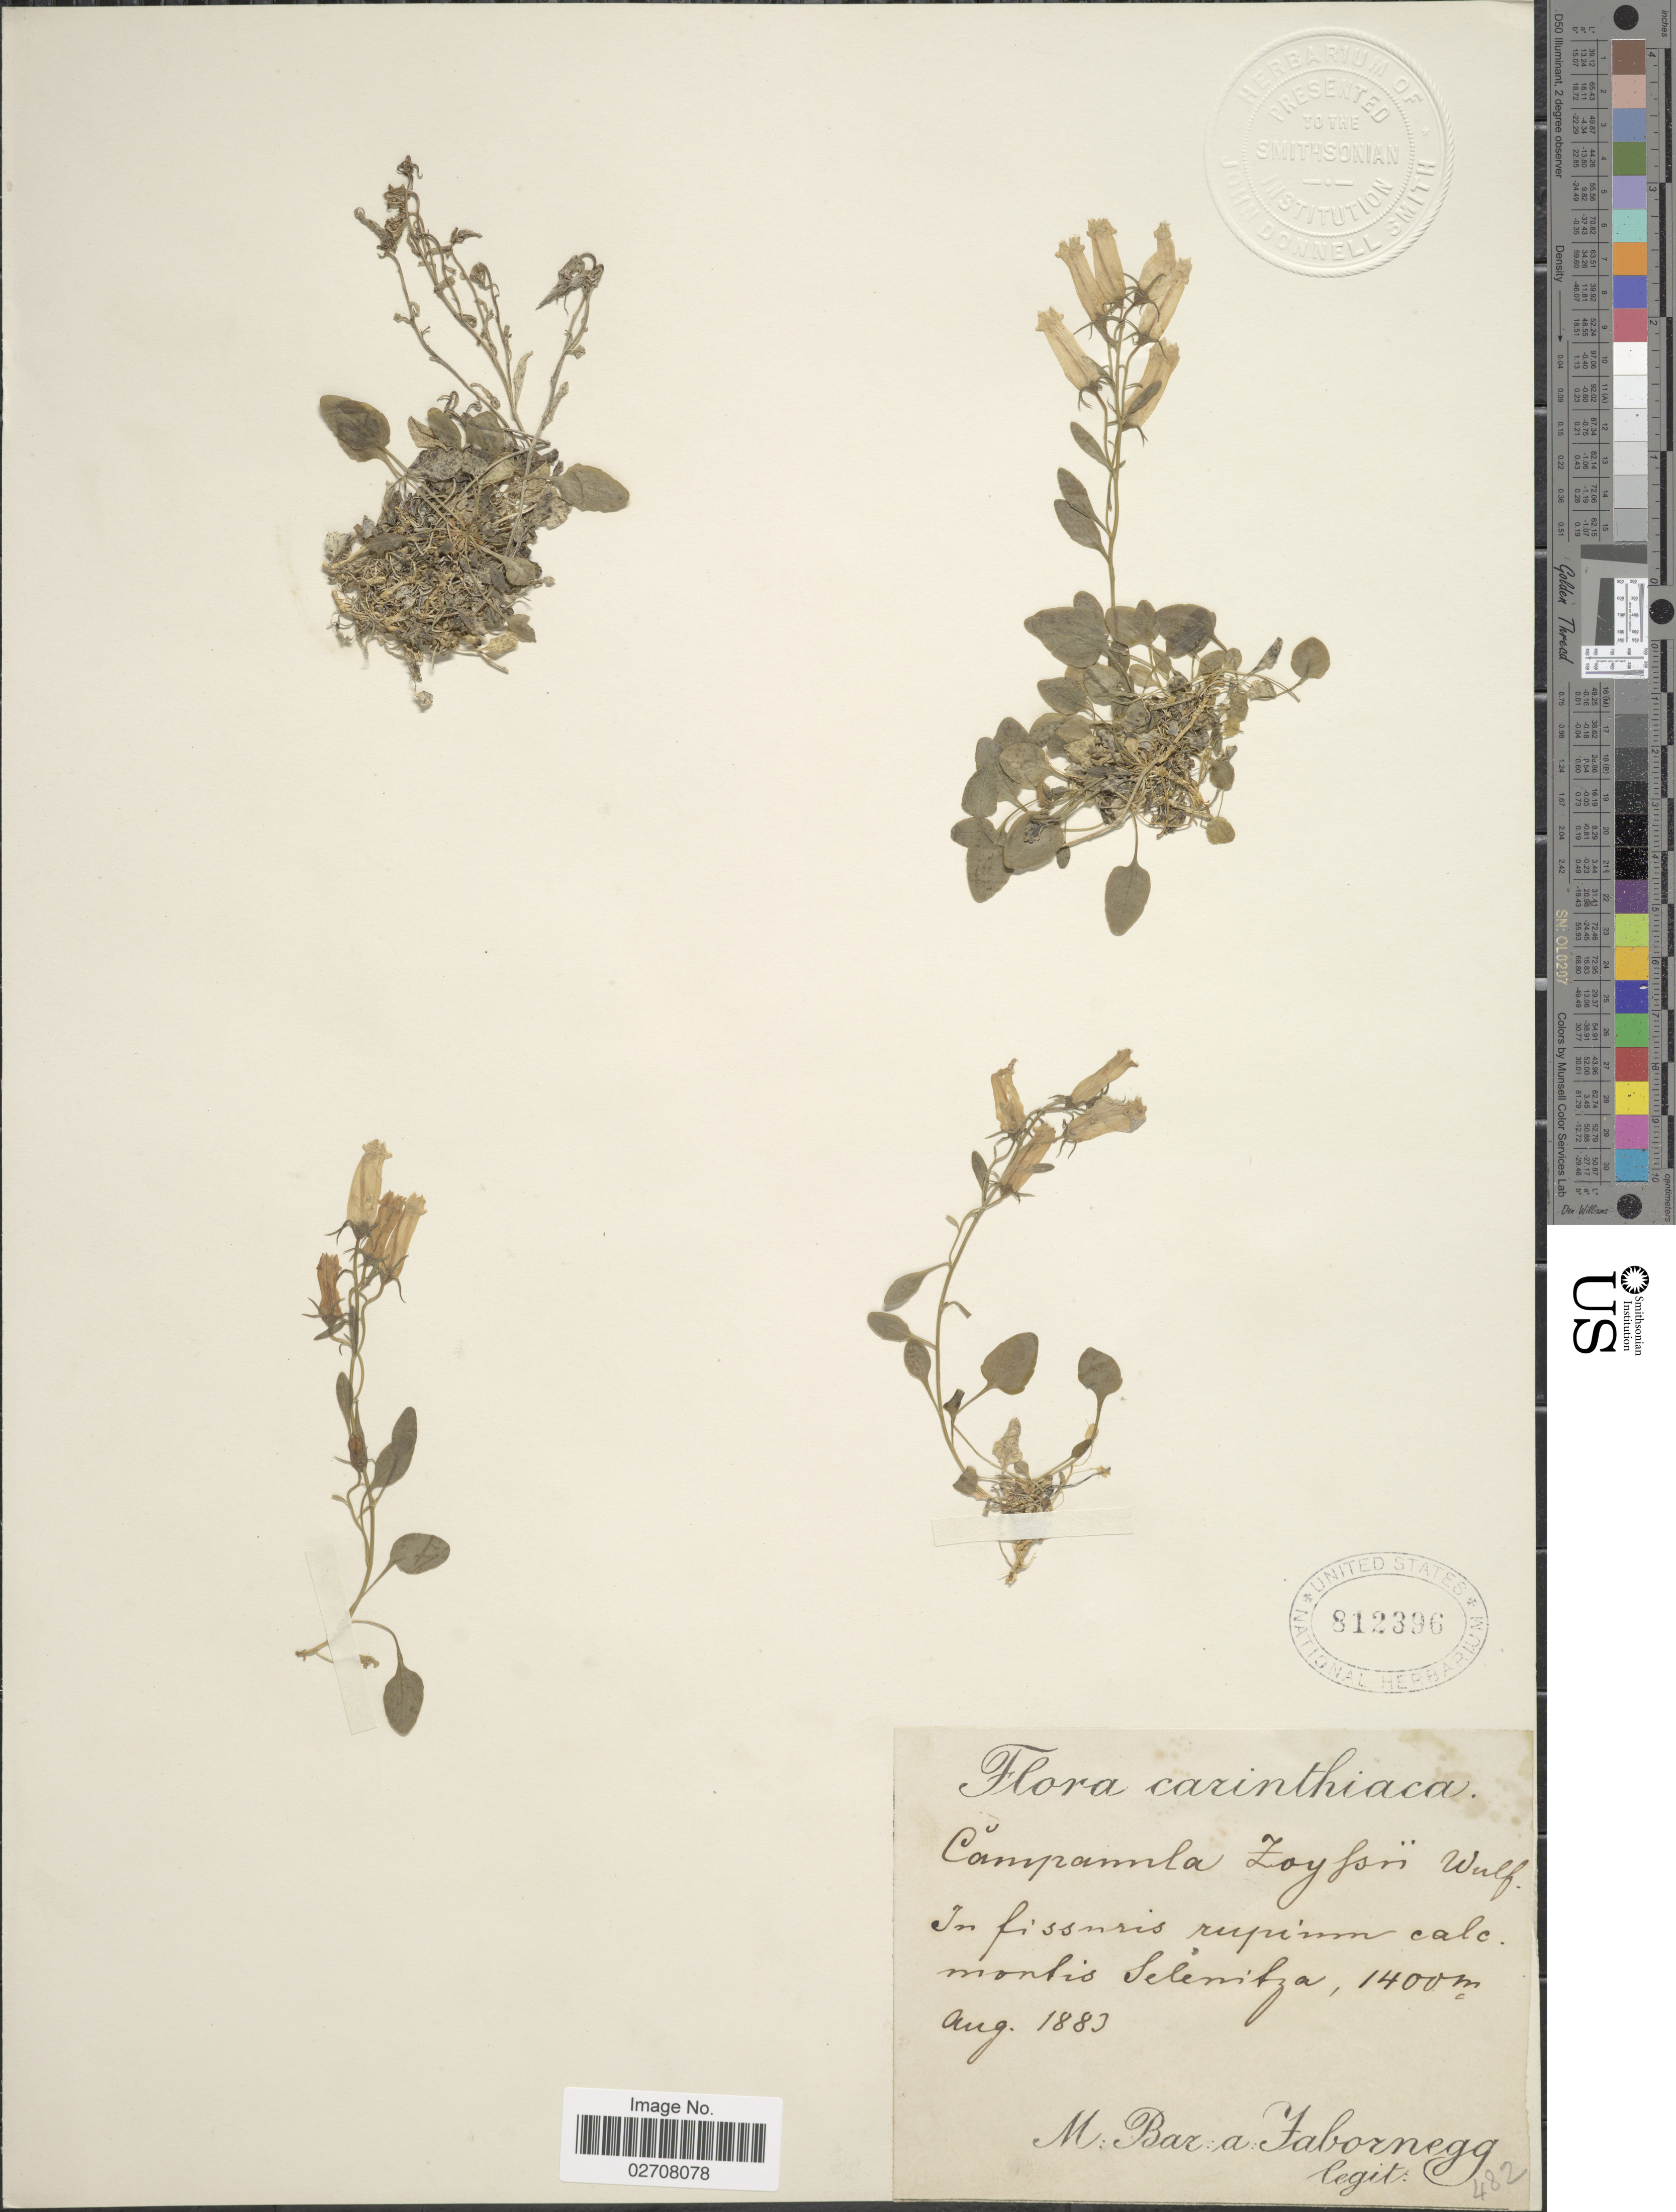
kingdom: Plantae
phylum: Tracheophyta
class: Magnoliopsida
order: Asterales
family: Campanulaceae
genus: Campanula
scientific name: Campanula zoysii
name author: Wulfen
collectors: M. Fabornegg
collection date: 1883-08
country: Slovenia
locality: Carinthiaca, in fissnris rupim calc. montis Selenitza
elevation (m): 1400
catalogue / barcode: US 812396